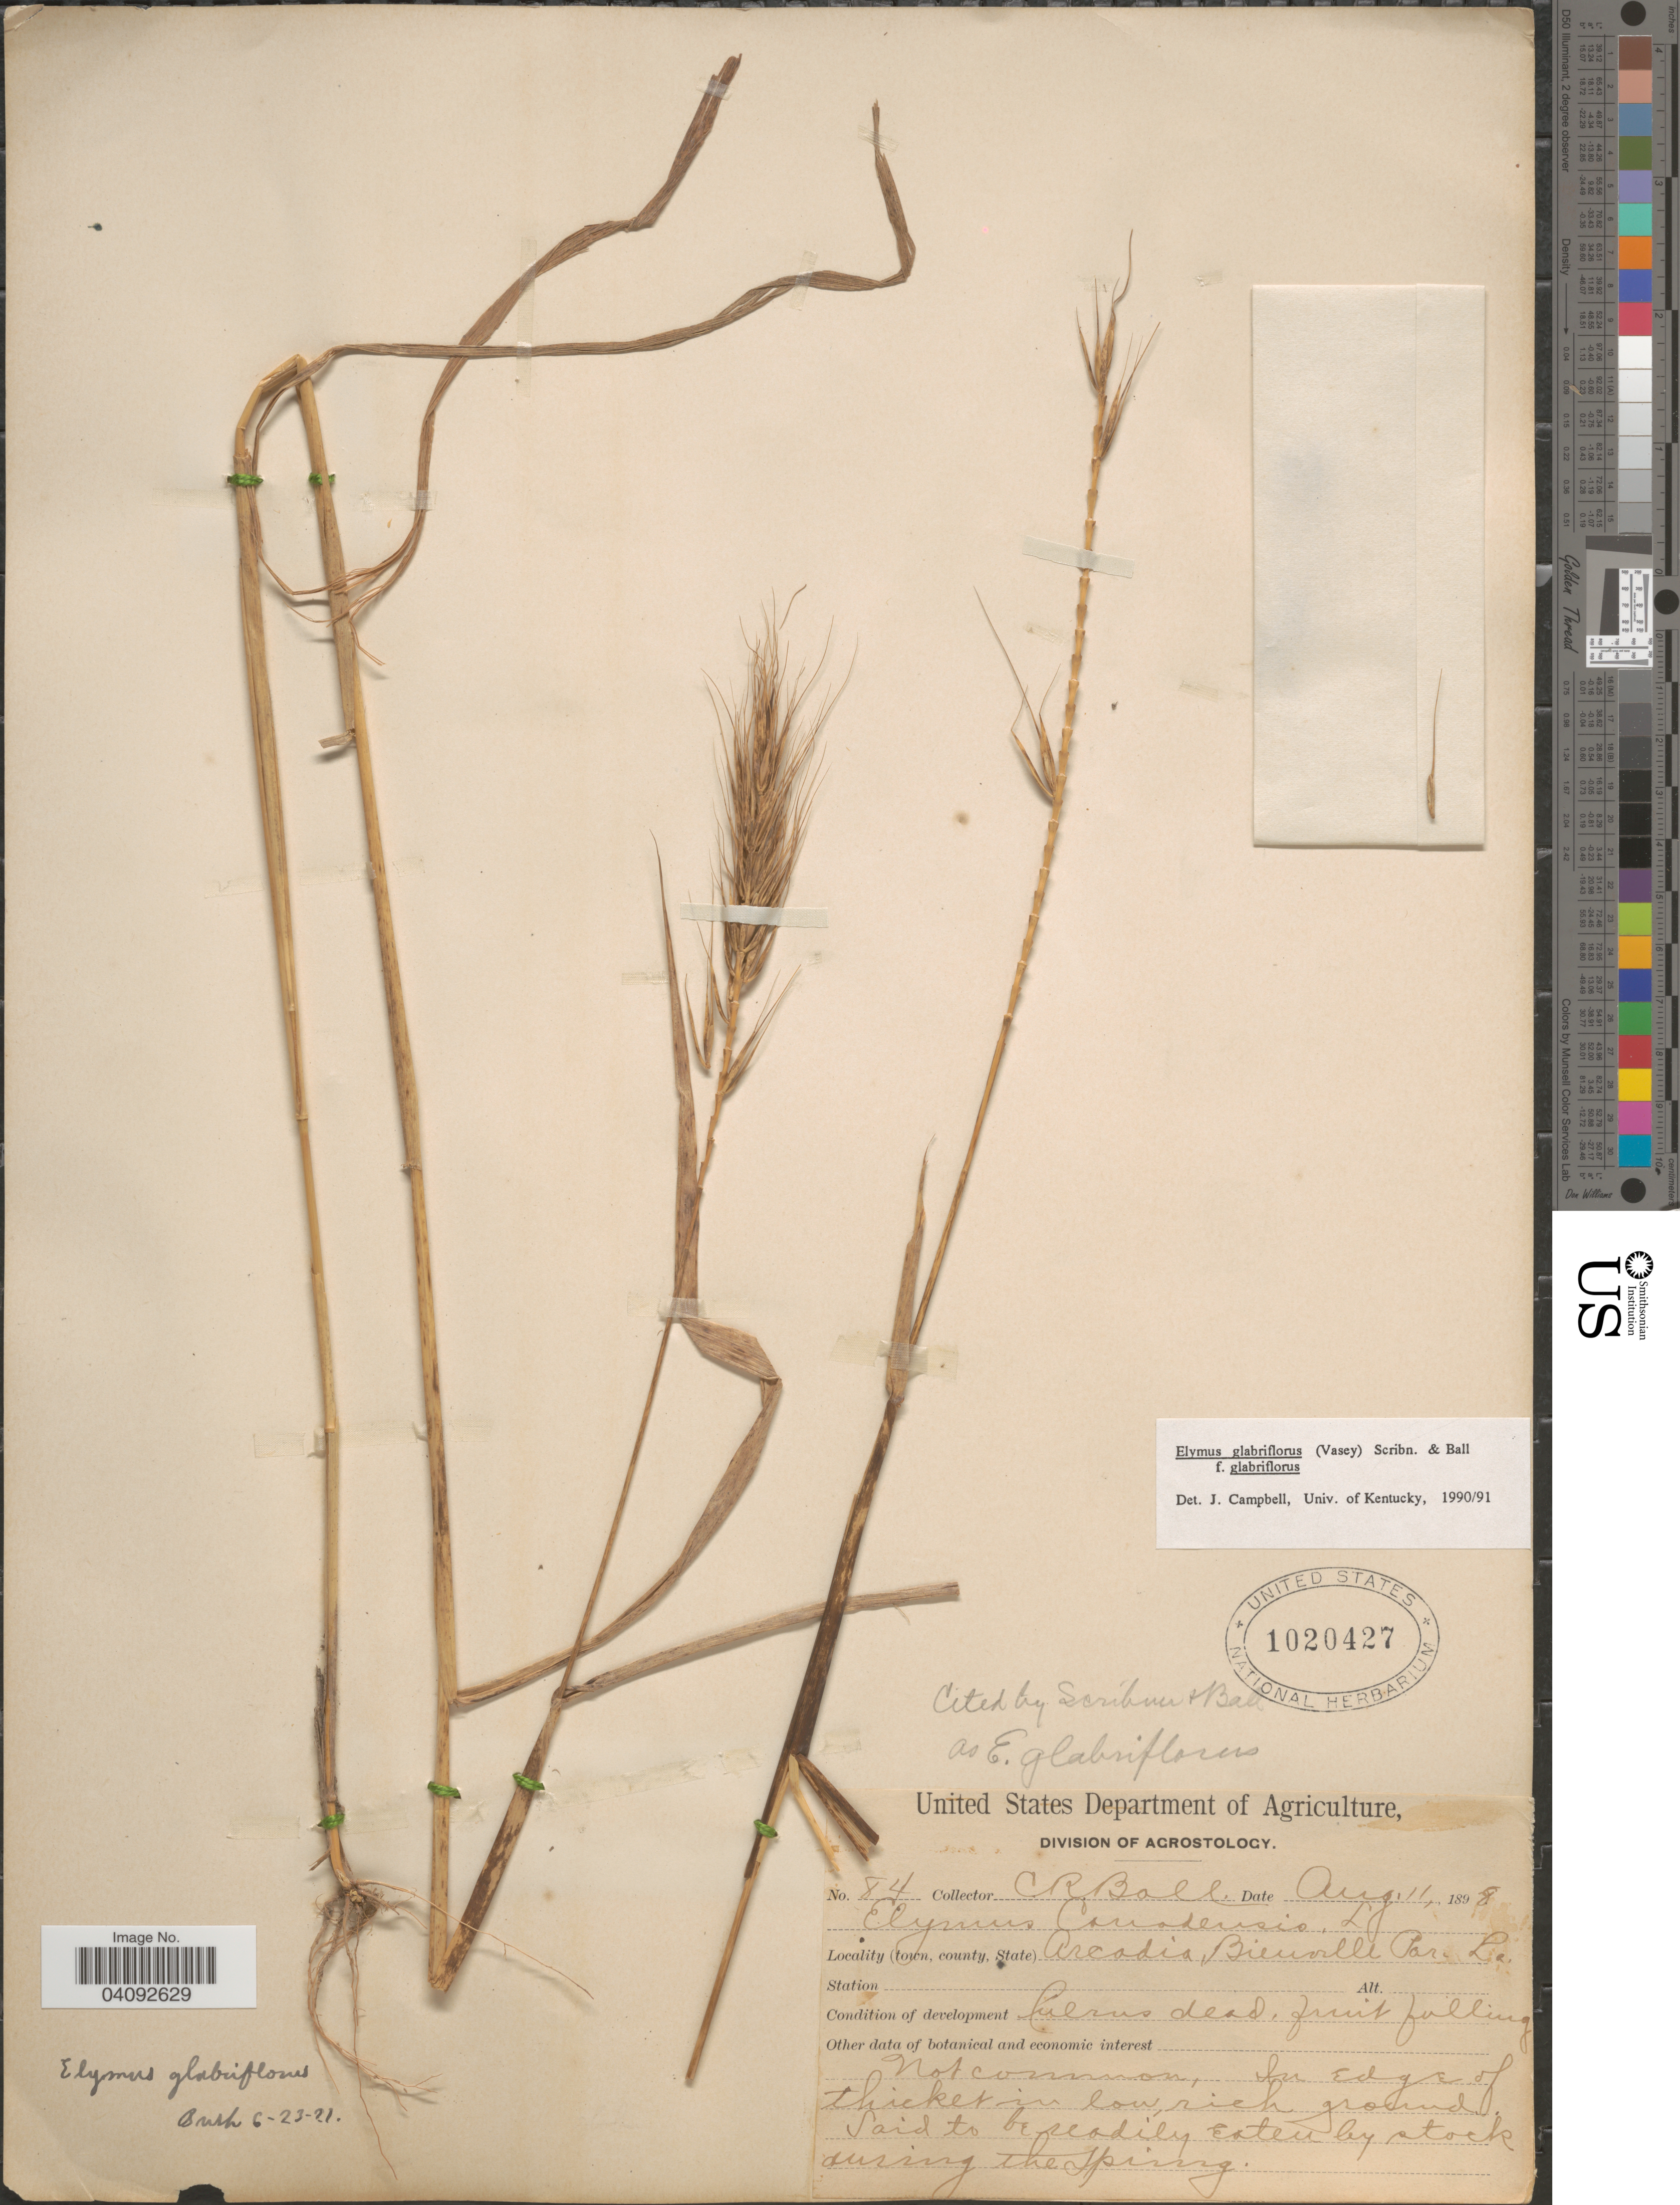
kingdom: Plantae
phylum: Tracheophyta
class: Liliopsida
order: Poales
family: Poaceae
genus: Elymus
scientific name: Elymus glabriflorus var. glabriflorus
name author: (Vasey ex L.H. Dewey) Scribn. & C.R. Ball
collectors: C. R. Ball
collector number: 84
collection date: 1898-08-11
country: United States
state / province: Louisiana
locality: Arcadia, Bienville Par.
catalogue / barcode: US 1020427